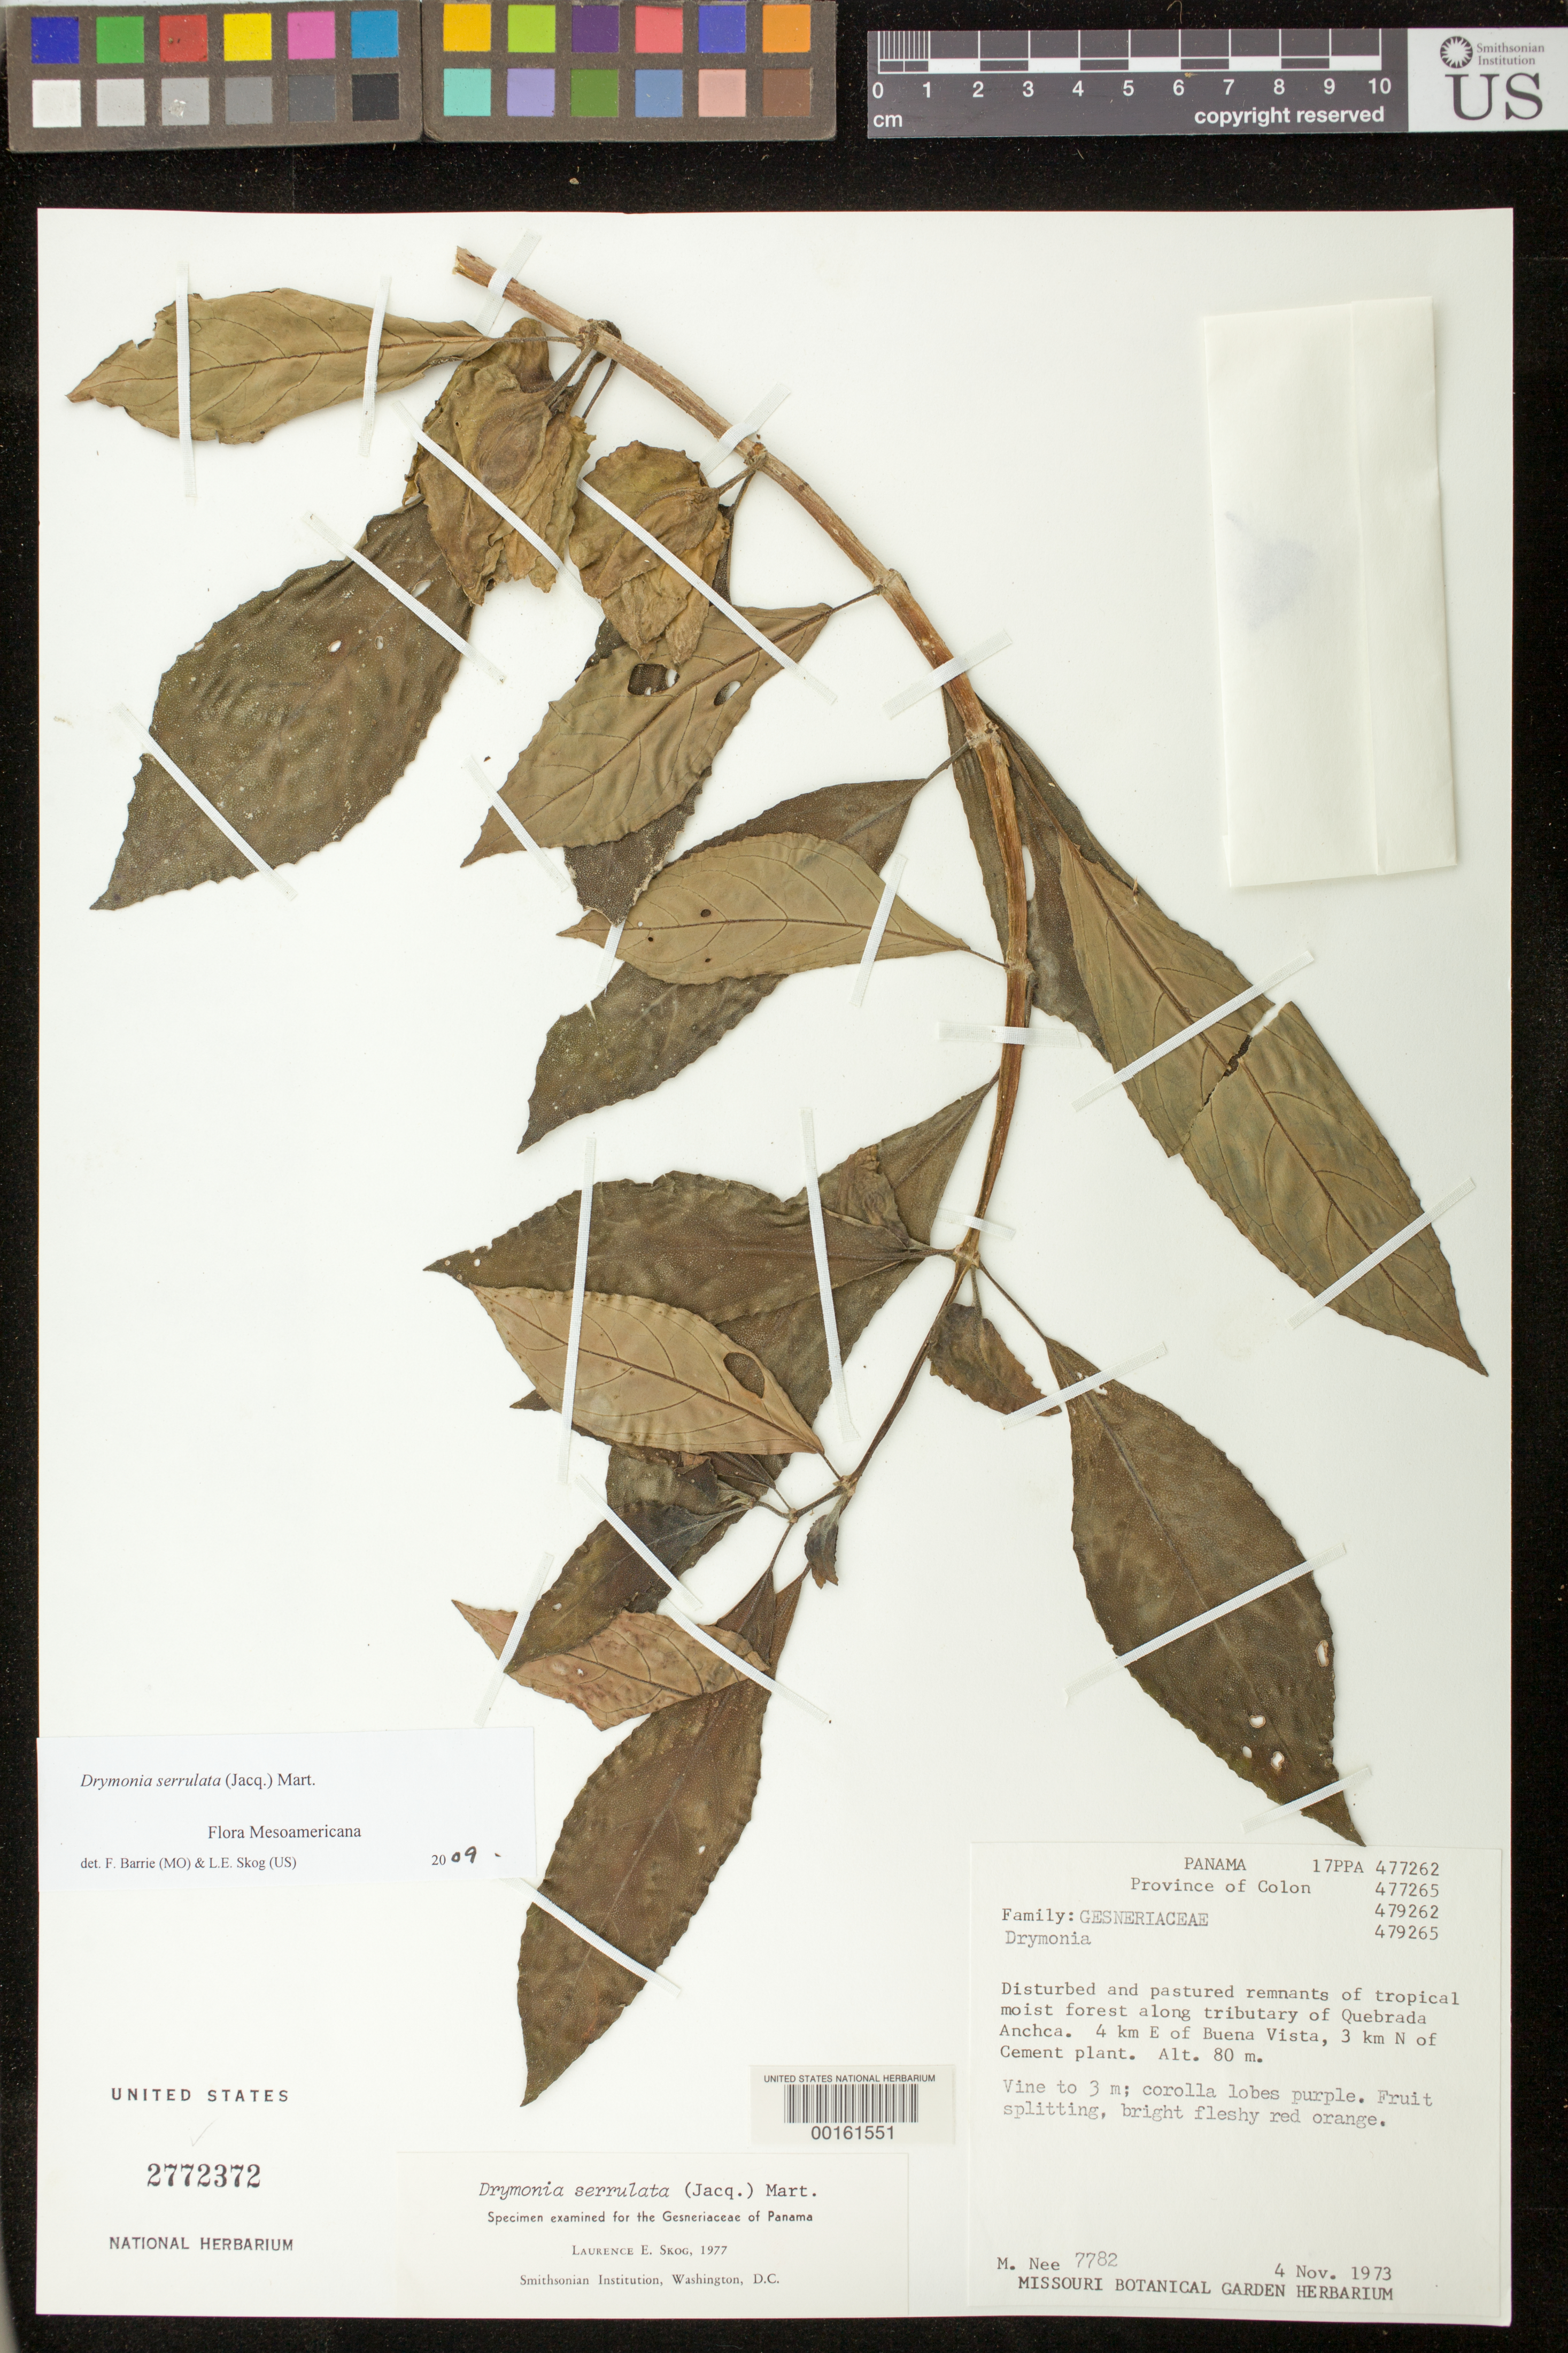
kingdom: Plantae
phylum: Tracheophyta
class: Magnoliopsida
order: Lamiales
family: Gesneriaceae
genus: Drymonia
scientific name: Drymonia serrulata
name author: (Jacq.) Mart.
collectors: M. Nee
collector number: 7782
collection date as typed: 04 Nov 1973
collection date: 1973-11-04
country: Panama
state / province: Colón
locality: Along tributary of Quebrada Anchca, 4 km E of Buena Vista, 3 km N of cement plant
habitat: Disturbed and pastured remnants of tropical moist forest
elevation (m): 80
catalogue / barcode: US 2772372